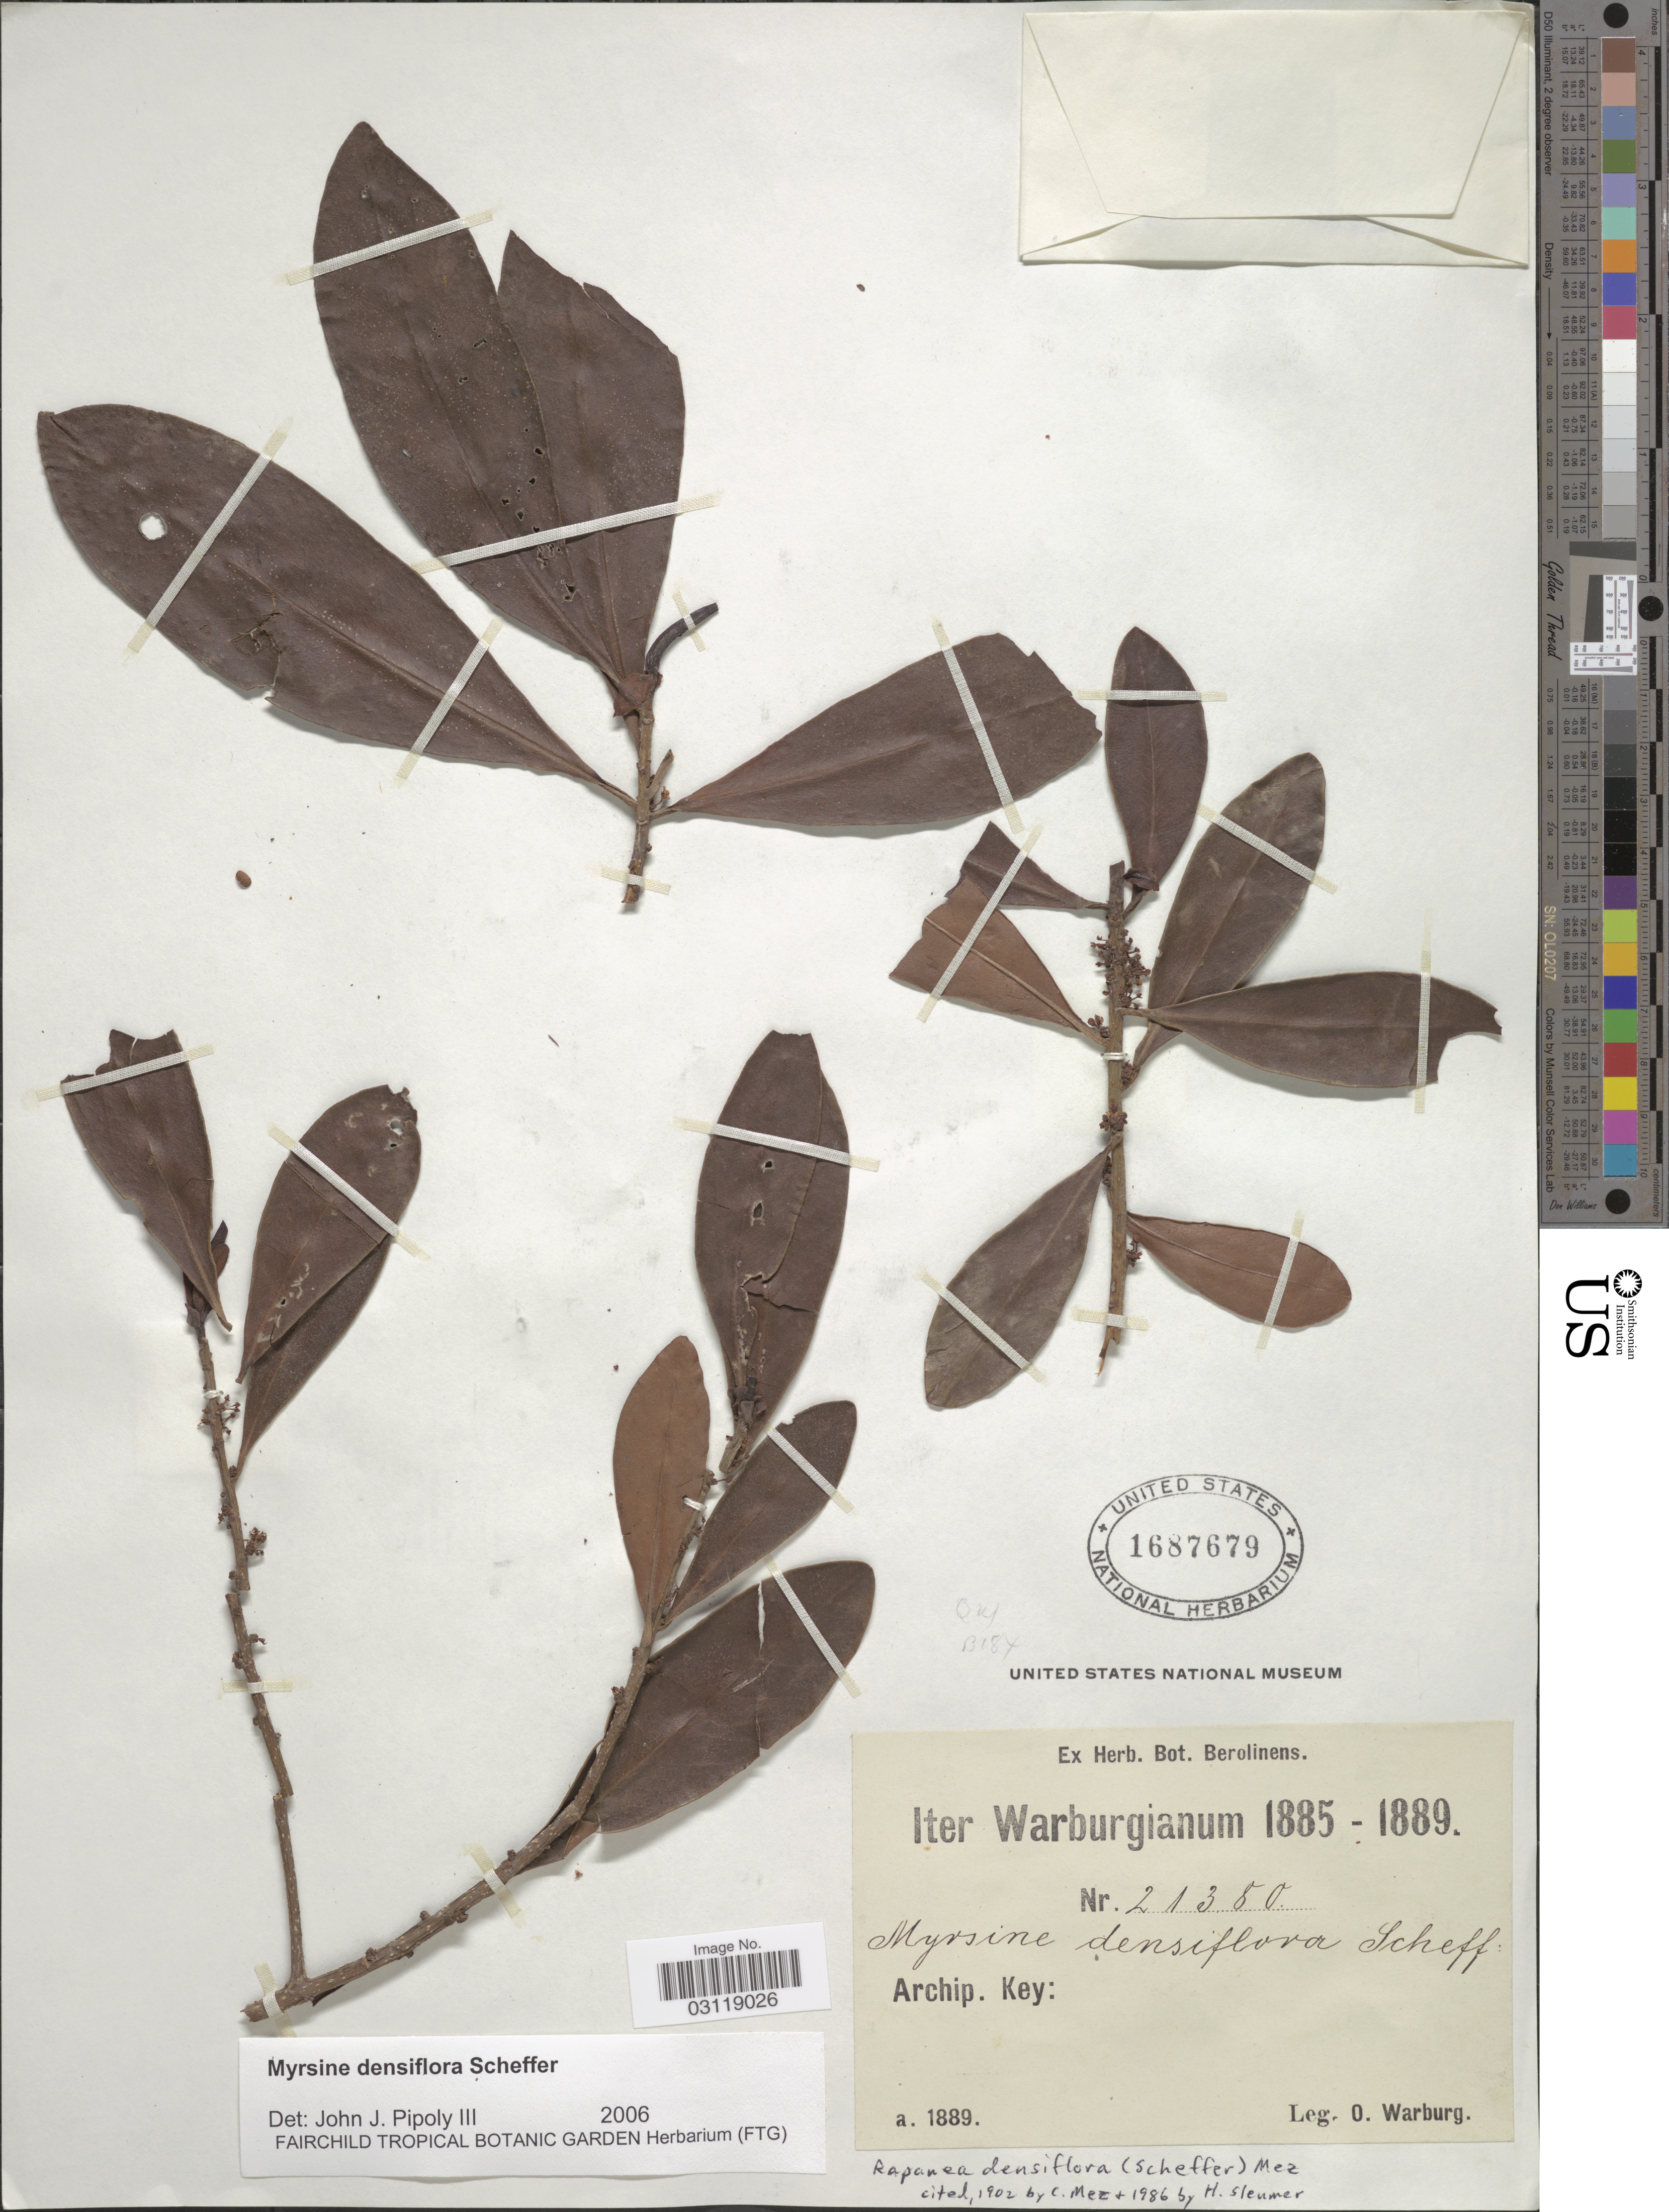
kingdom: Plantae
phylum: Tracheophyta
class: Magnoliopsida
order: Ericales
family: Primulaceae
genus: Rapanea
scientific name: Rapanea densiflora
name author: (Scheff.) Mez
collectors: O. Warburg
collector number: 21380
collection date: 1889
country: Indonesia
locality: Archip. Key.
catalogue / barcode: US 1687679